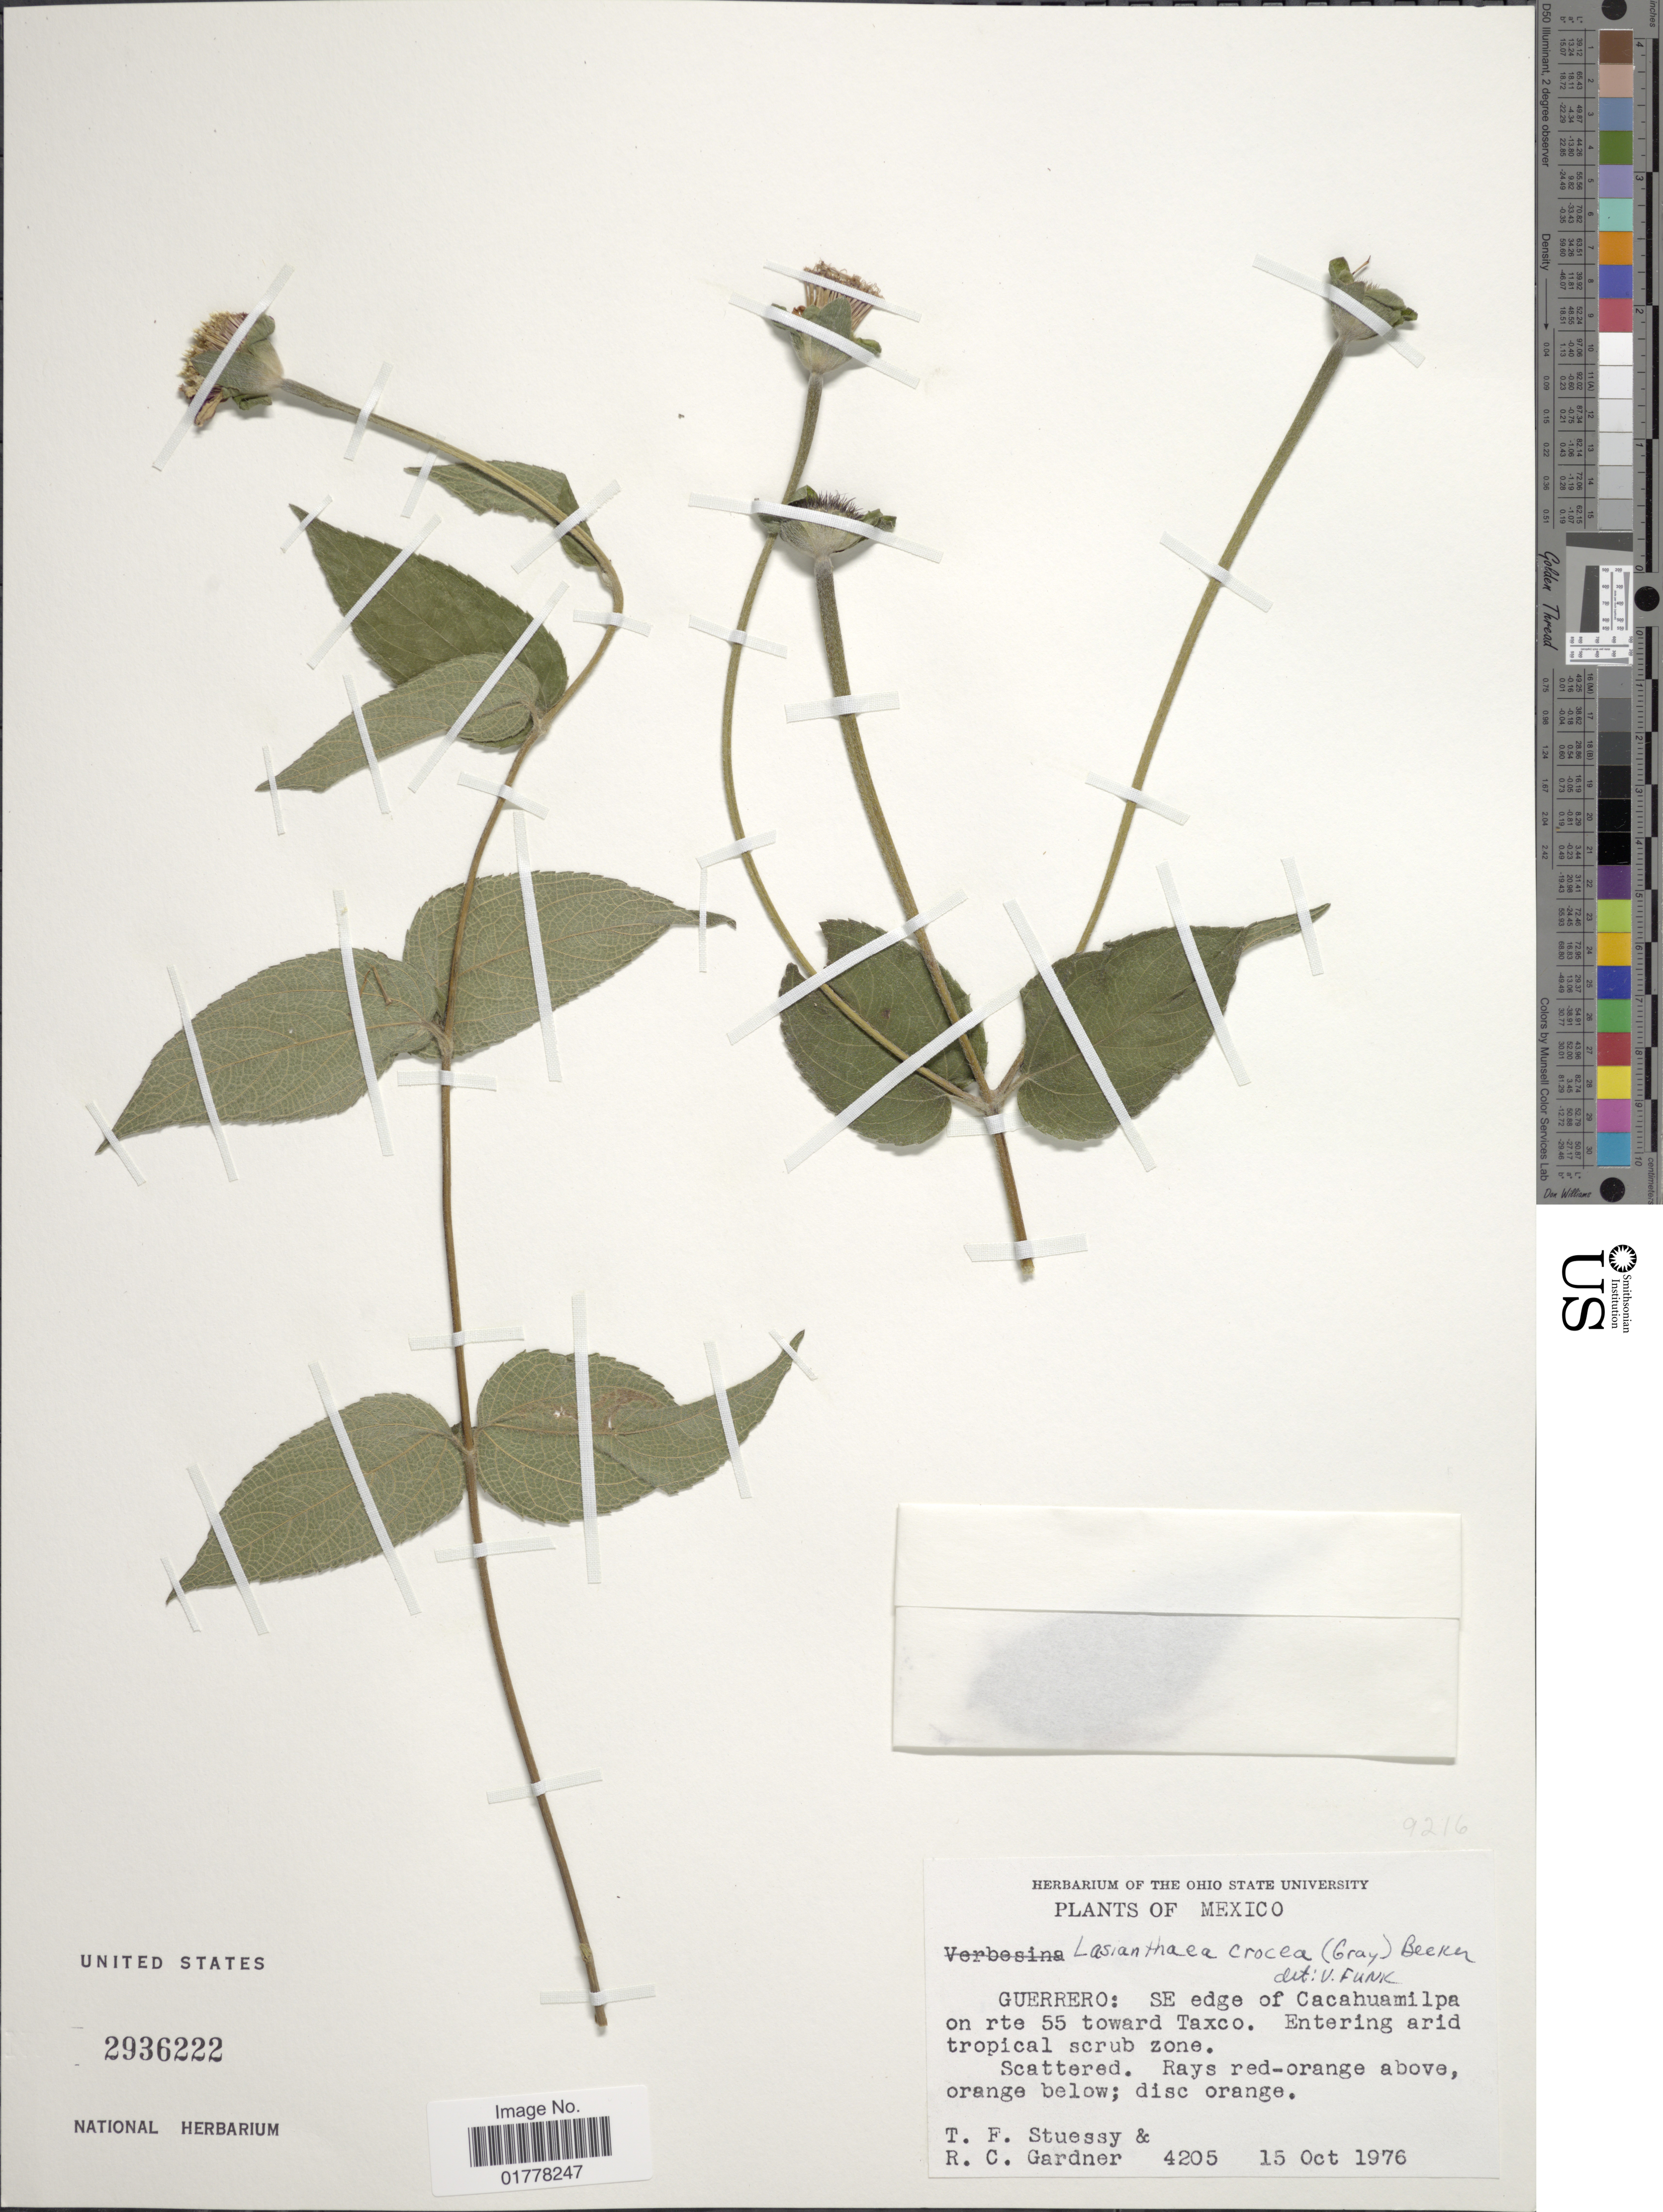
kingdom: Plantae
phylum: Tracheophyta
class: Magnoliopsida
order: Asterales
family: Asteraceae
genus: Lasianthaea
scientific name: Lasianthaea crocea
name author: (A. Gray) K.M. Becker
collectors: T. Stuessy & R. C. Gardner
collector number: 4205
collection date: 1976-10-15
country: Mexico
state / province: Guerrero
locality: Guerrero: SE edge of Cacahuamilpa on rte 55 toward Taxco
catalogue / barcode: US 2936222